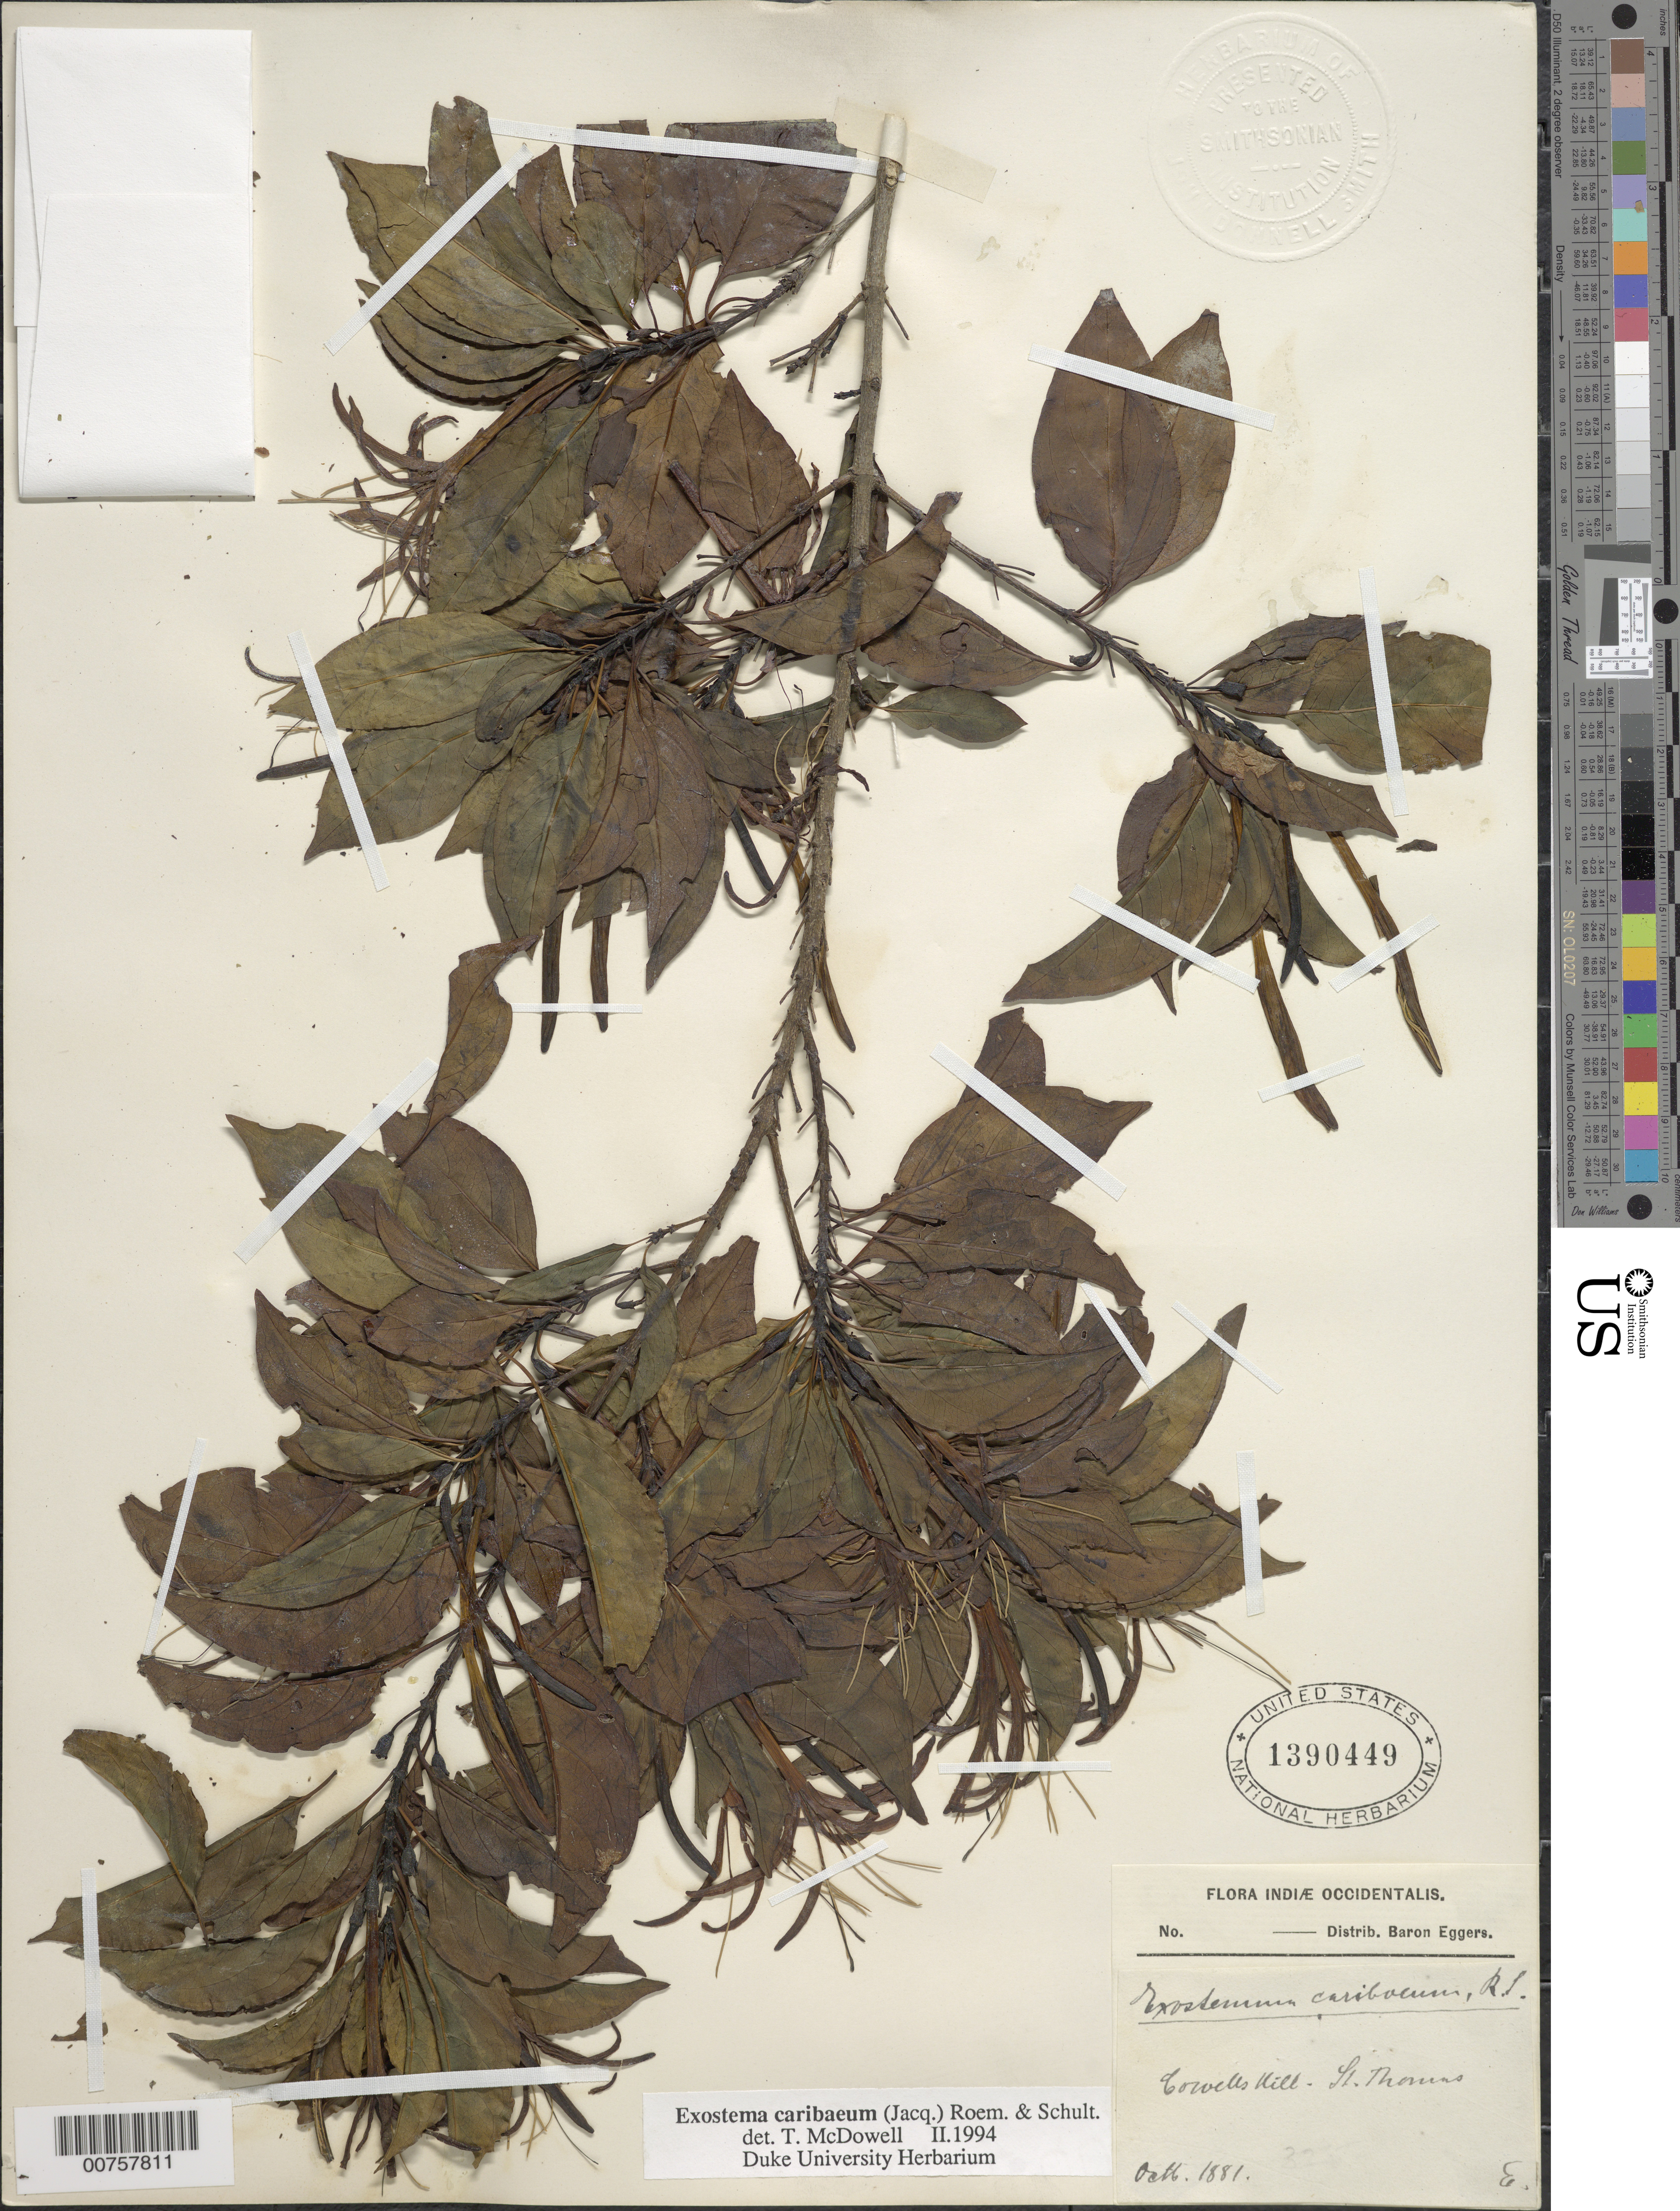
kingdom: Plantae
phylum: Tracheophyta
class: Magnoliopsida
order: Gentianales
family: Rubiaceae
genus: Exostema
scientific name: Exostema caribaeum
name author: (Jacq.) Roem. & Schult.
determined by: McDowell, T.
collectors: H. F. A. von Eggers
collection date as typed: Oct 1881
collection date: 1881-10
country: U.S. Virgin Islands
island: St. Thomas Island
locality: Cowells Hill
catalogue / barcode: US 1390449